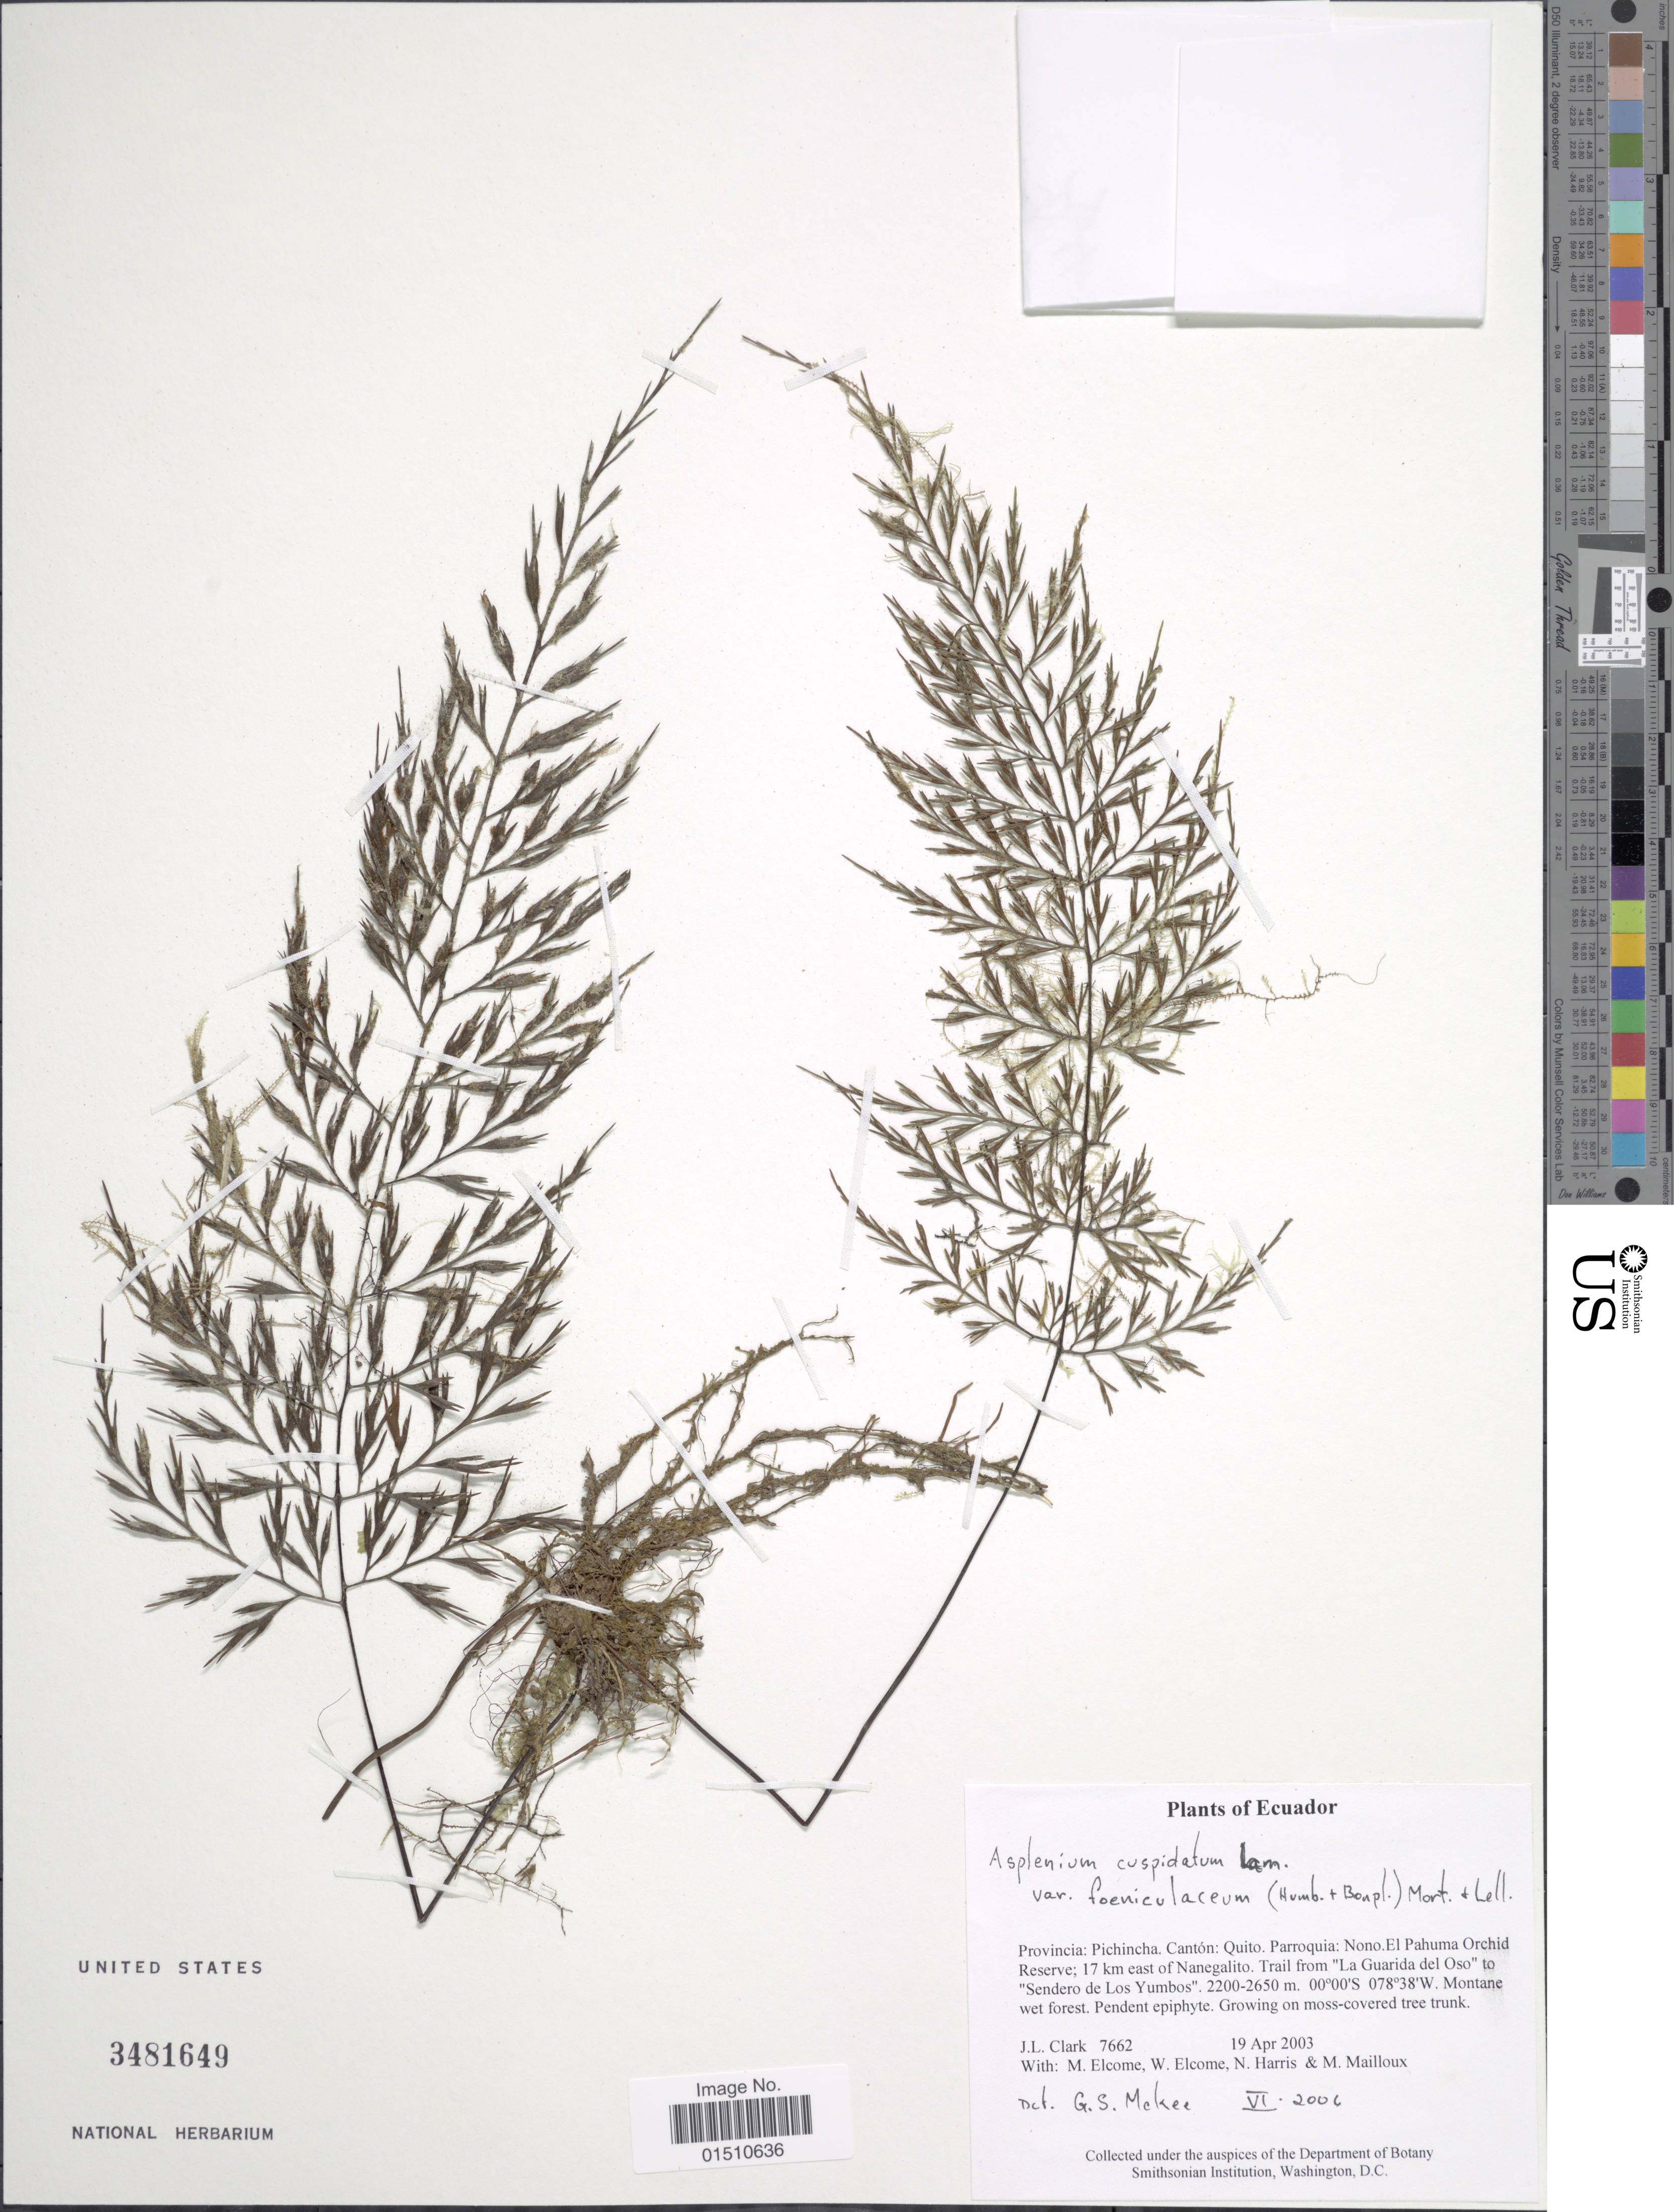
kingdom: Plantae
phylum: Tracheophyta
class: Polypodiopsida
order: Polypodiales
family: Aspleniaceae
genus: Asplenium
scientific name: Asplenium cuspidatum var. foeniculaceum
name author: (Kunth) C.V. Morton & Lellinger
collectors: J. L. Clark, M. Elcome, W. Elcome, N. Harris & M. Mailloux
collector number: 7662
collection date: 2003-04-19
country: Ecuador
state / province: Pichincha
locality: Ecuador, Canton: Quito. Parroquia: Nono. El Pahuma Orchid Reserve; 17 km east of Nanegalito. Trail from "La Guarida del Oso" to "Sendero de Los Yumbos".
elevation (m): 2200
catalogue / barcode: US 3481649